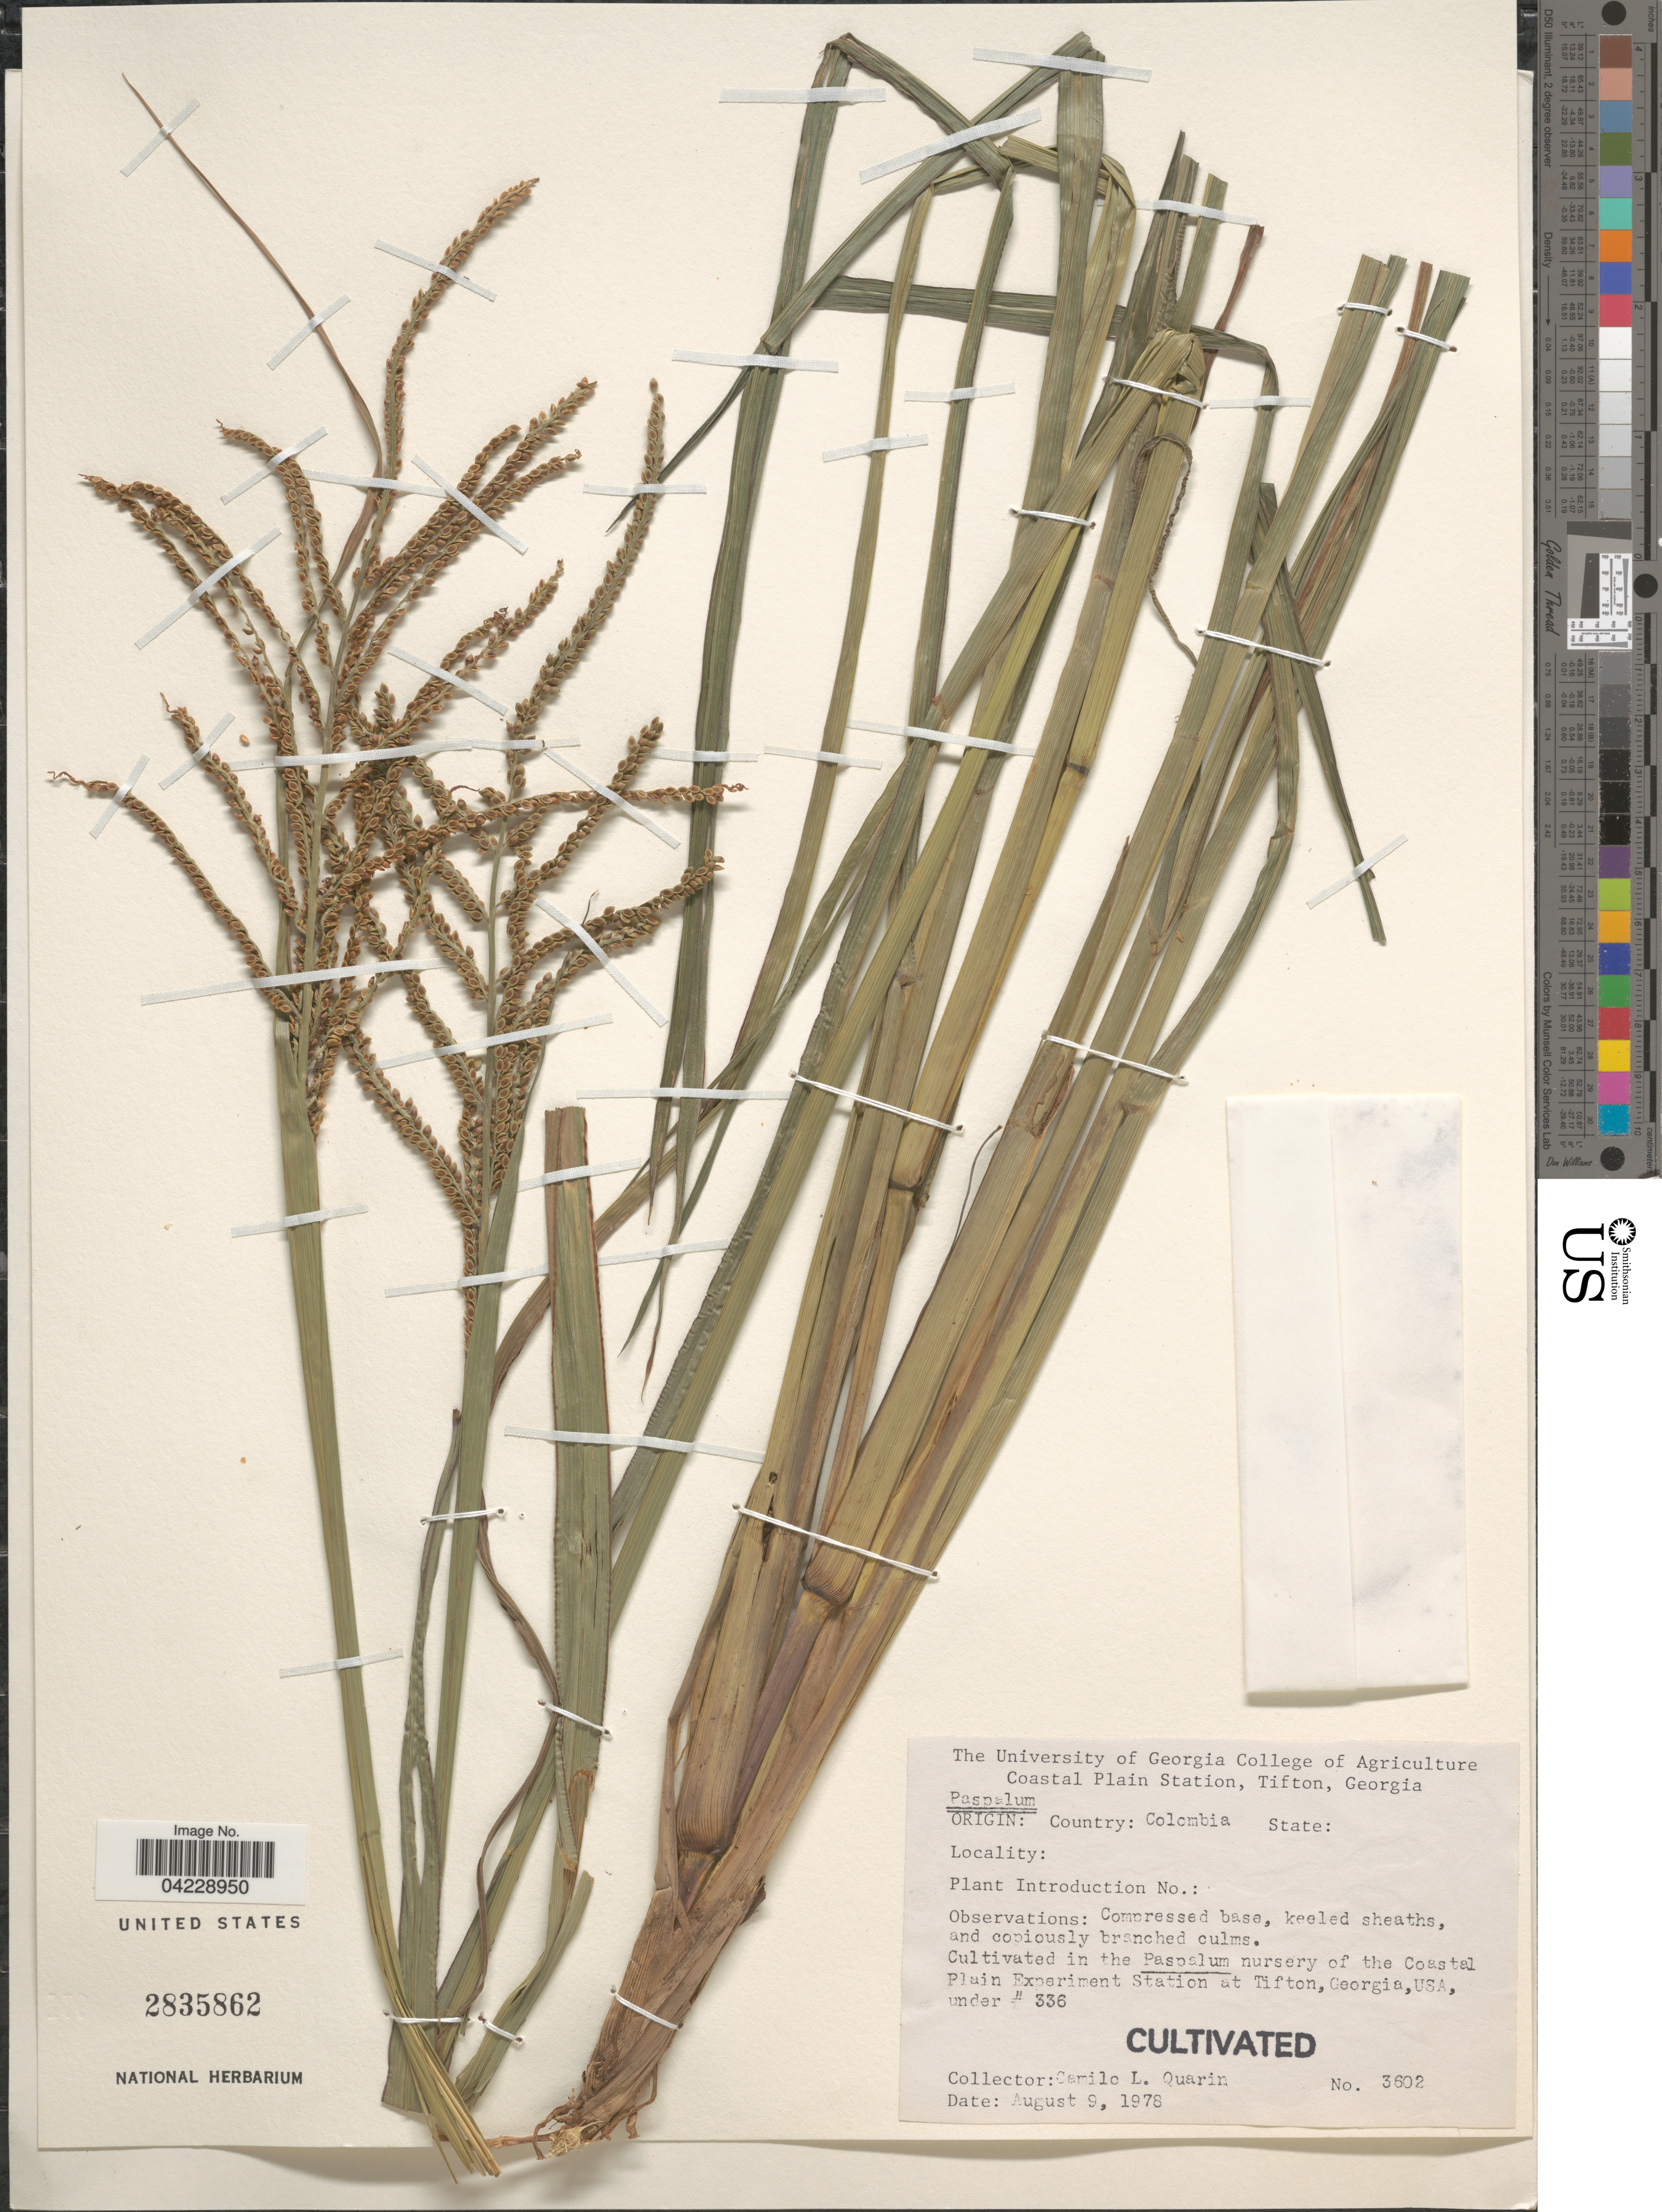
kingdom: Plantae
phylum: Tracheophyta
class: Liliopsida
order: Poales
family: Poaceae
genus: Paspalum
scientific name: Paspalum sp.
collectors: C. Quarin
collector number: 3602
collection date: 1978-08-09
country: United States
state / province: Georgia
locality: In the Paspalum nursery of the Coastal Plain Experiment Station at Tifton, under # 336.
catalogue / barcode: US 2835862